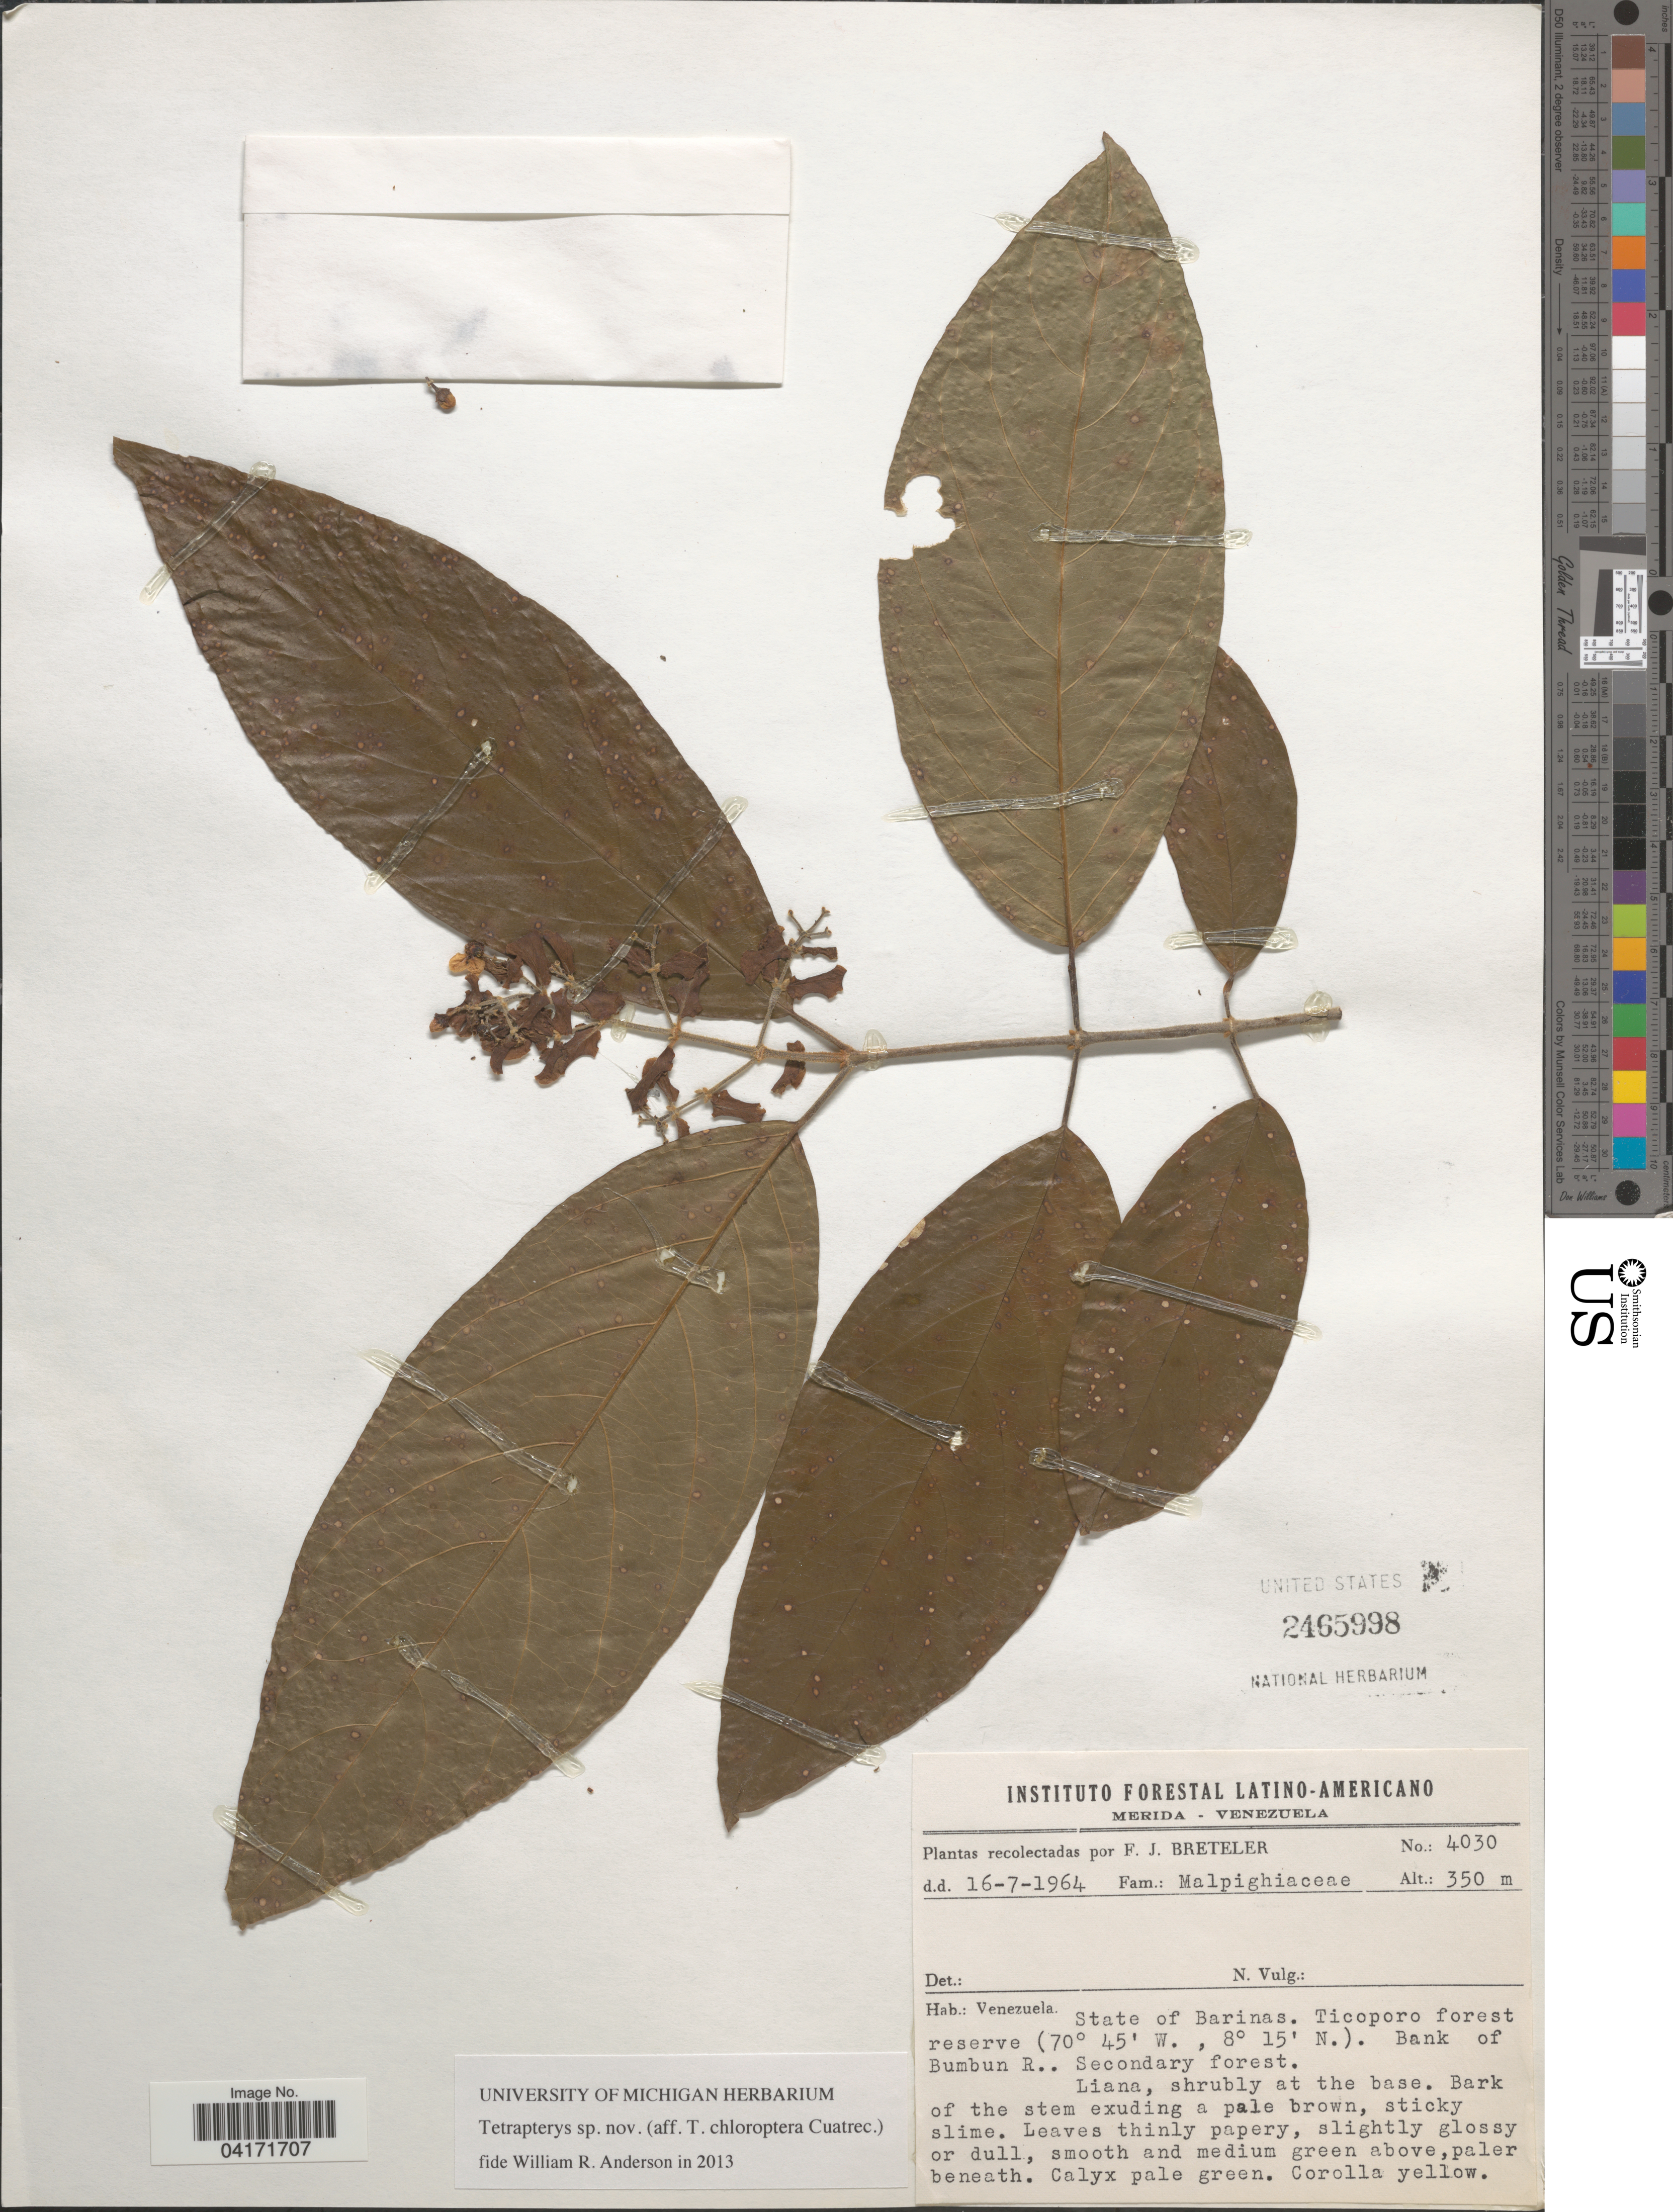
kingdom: Plantae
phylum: Tracheophyta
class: Magnoliopsida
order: Malpighiales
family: Malpighiaceae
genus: Tetrapterys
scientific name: Tetrapterys sp.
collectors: F. J. Breteler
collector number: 4030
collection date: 1964-07-16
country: Venezuela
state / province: Barinas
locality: Ticoporo forest reserve. Bank of Bumbun R.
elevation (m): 350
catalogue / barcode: US 2465998